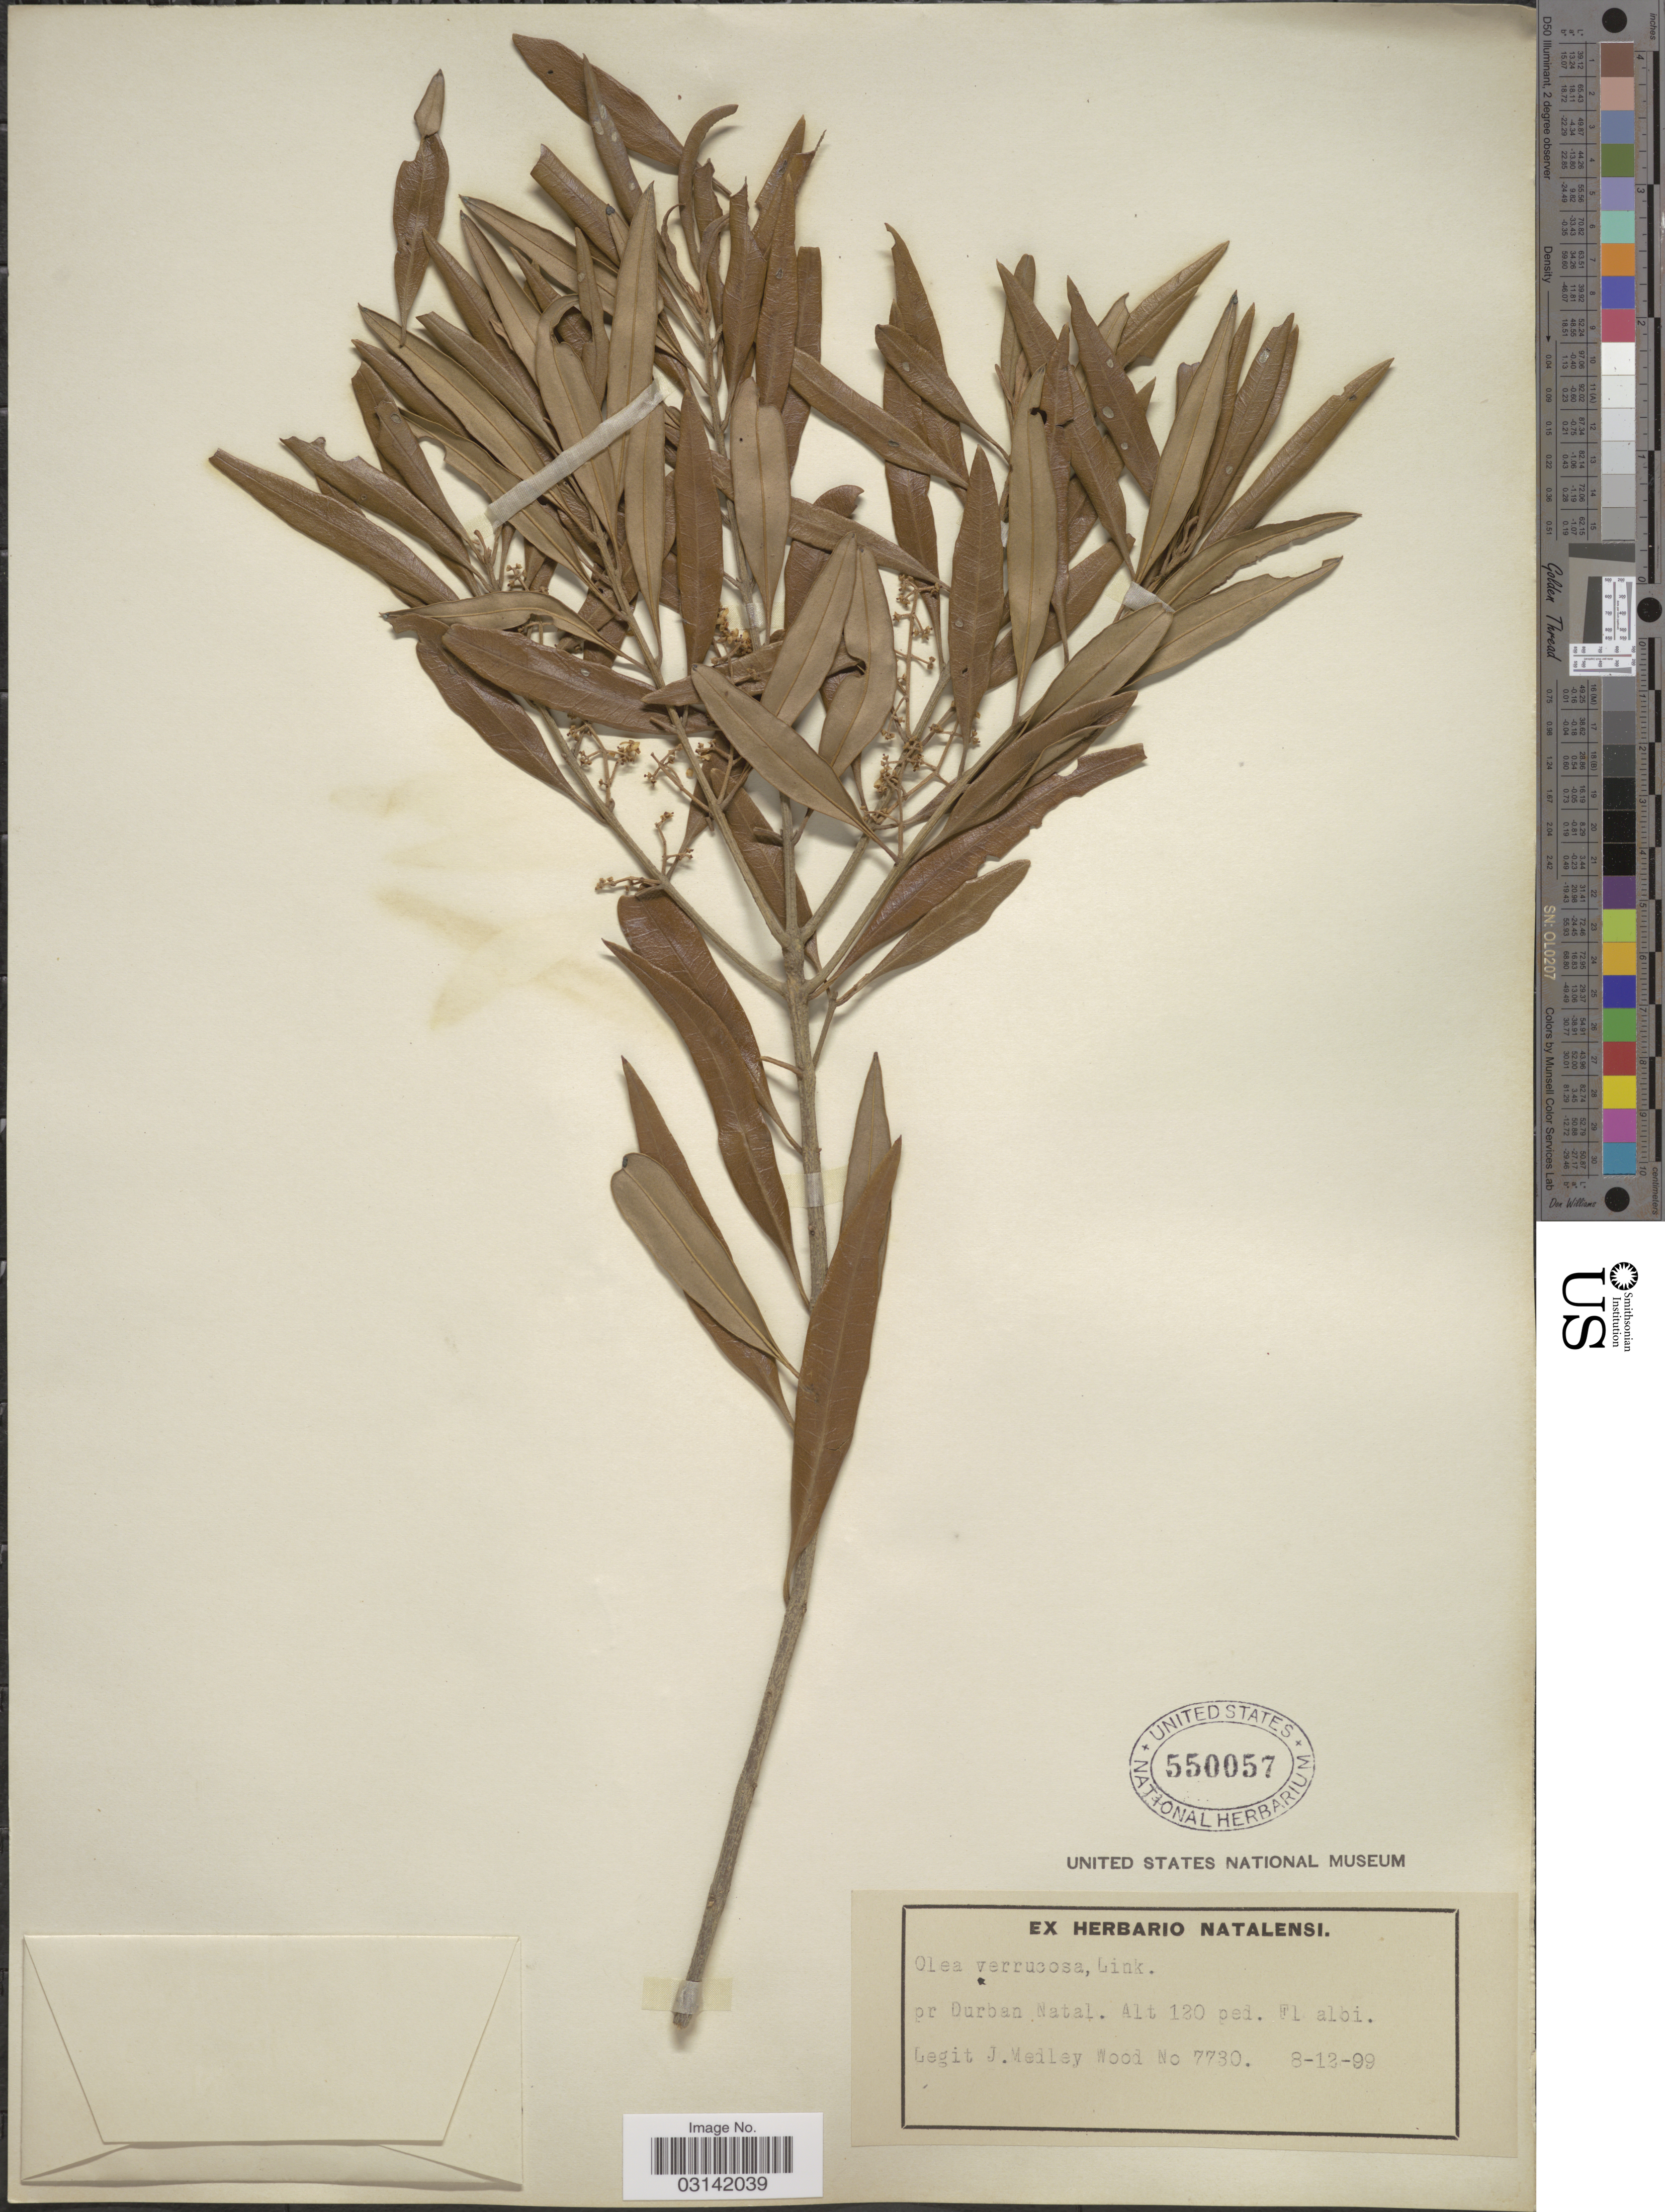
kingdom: Plantae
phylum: Tracheophyta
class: Magnoliopsida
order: Lamiales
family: Oleaceae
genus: Olea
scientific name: Olea verrucosa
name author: (Willd.) Link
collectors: J. Medley Wood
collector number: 7730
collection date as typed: Transcribed d/m/y: 8/12/99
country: South Africa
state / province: KwaZulu-Natal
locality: Pr Durban Natal.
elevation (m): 37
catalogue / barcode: US 550057